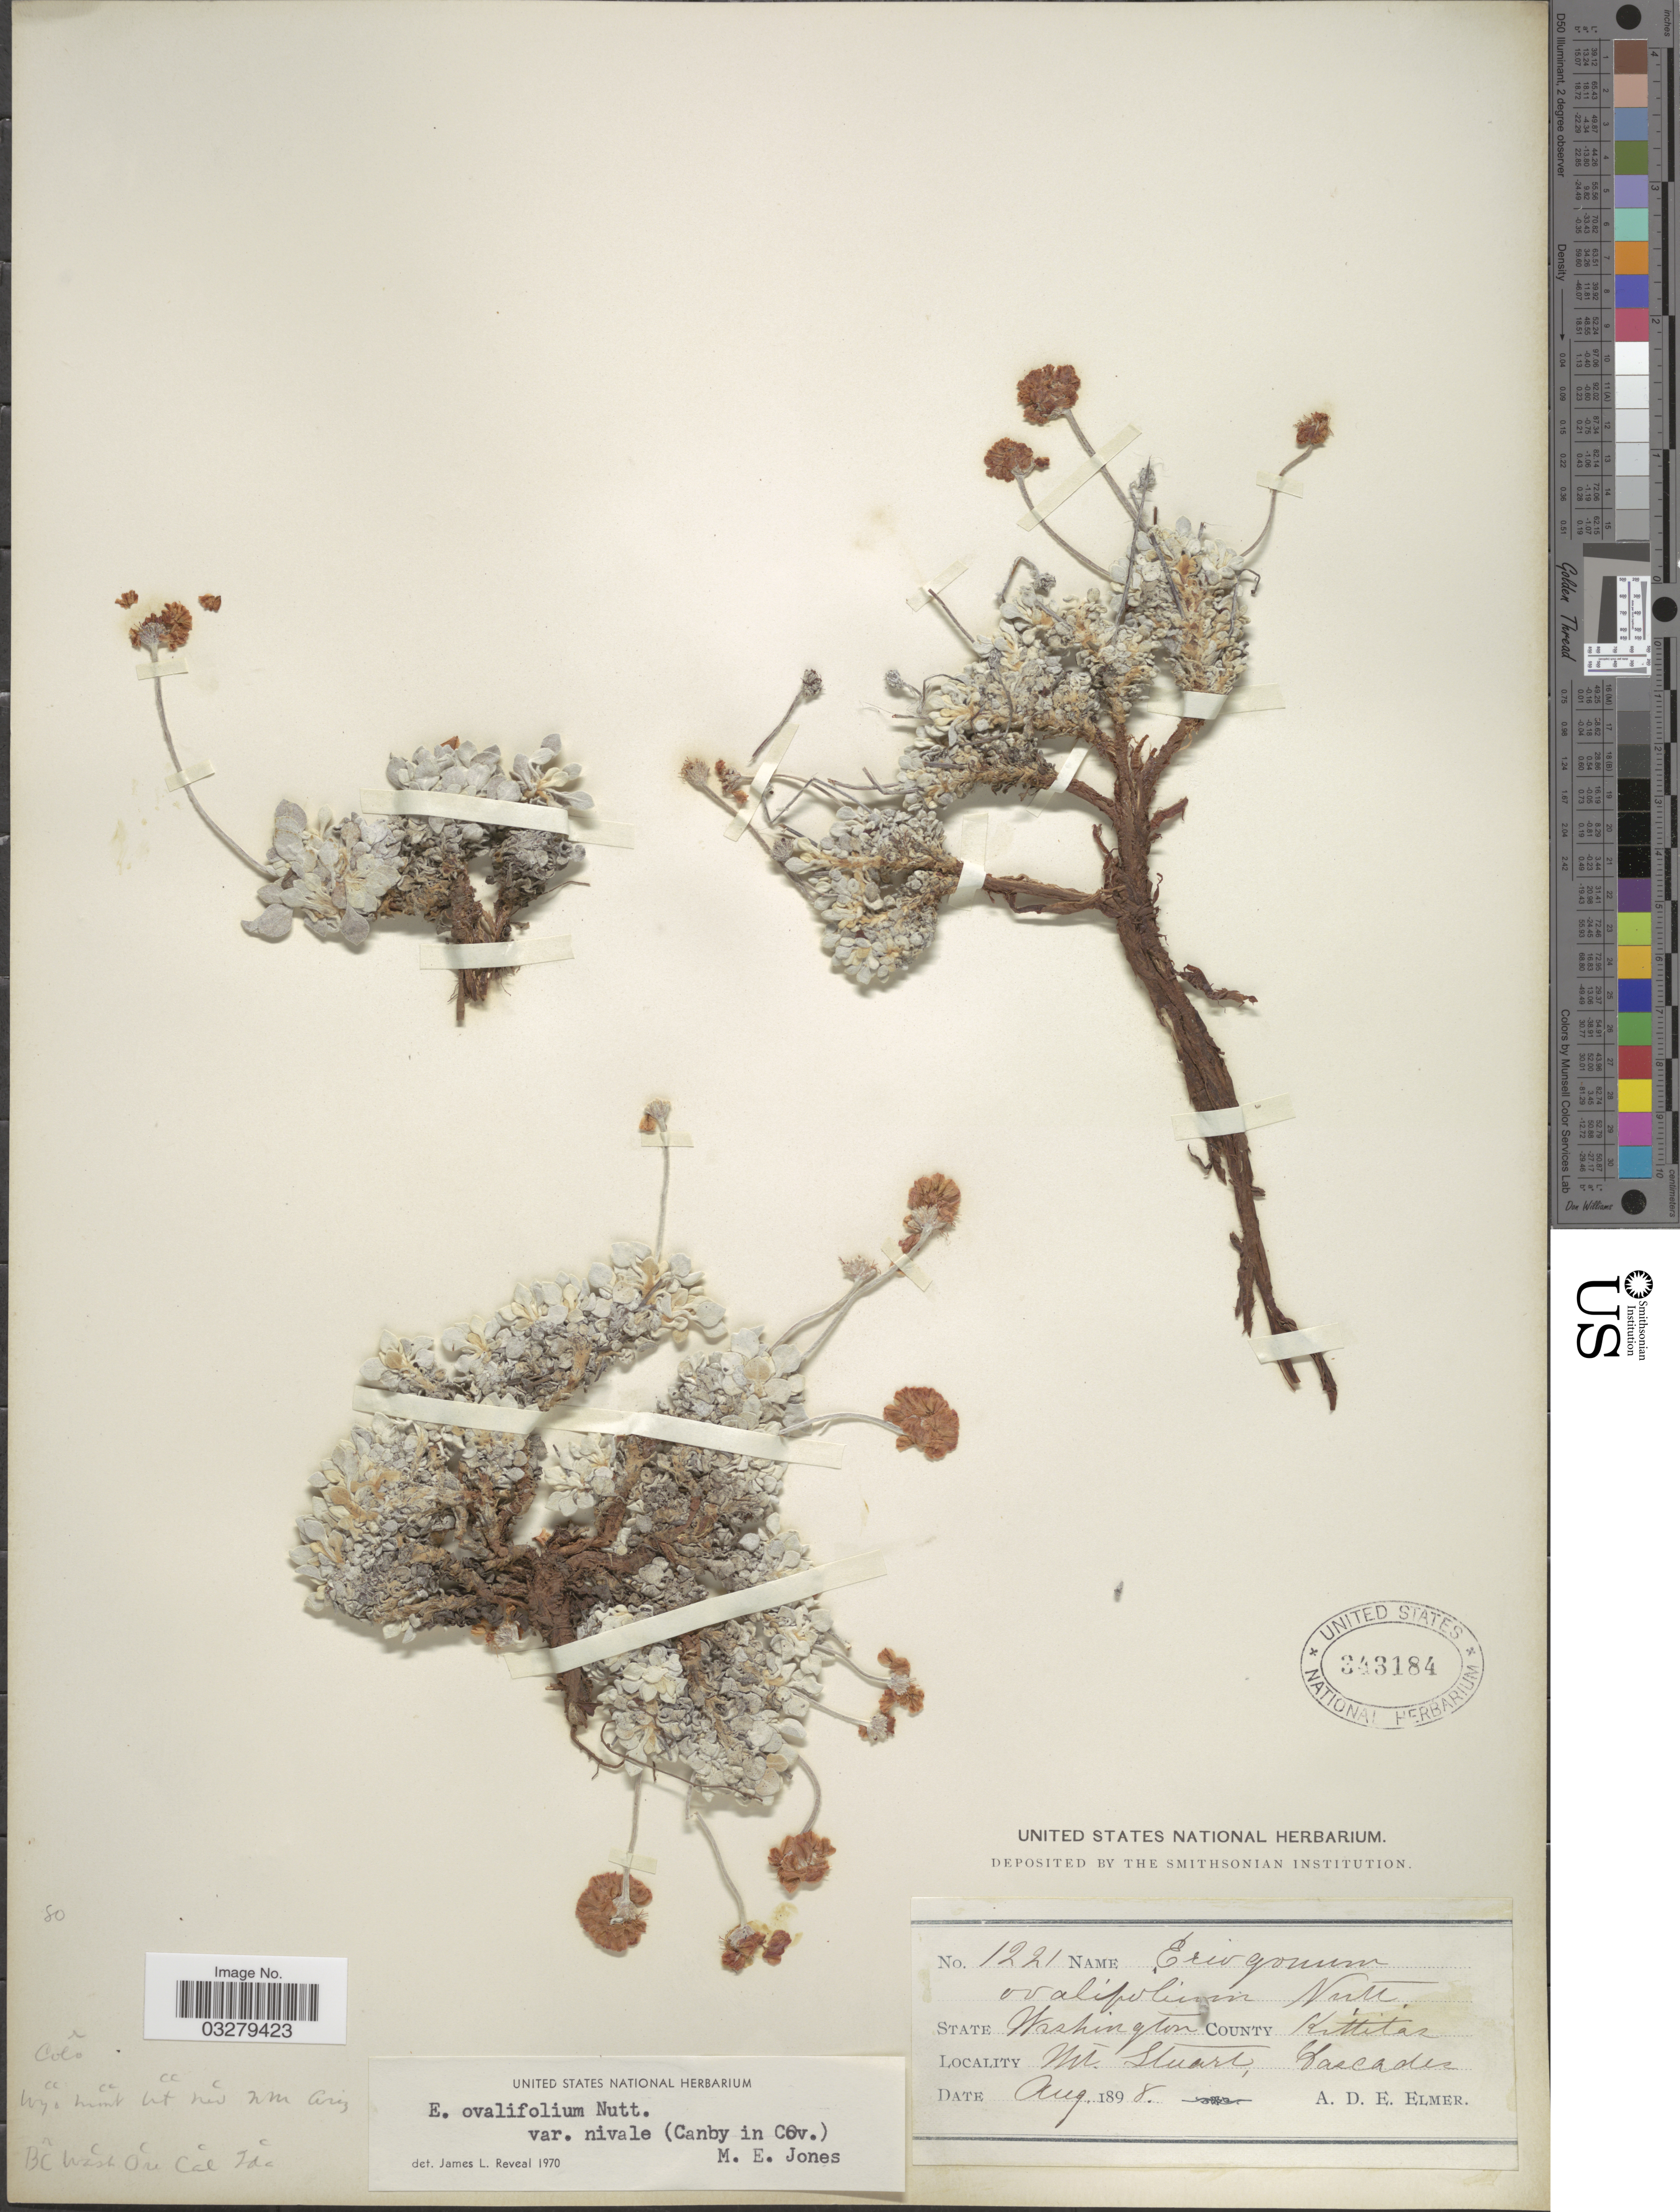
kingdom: Plantae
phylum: Tracheophyta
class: Magnoliopsida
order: Caryophyllales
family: Polygonaceae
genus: Eriogonum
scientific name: Eriogonum ovalifolium var. nivale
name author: (Canby ex Coville) M.E. Jones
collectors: A. D. E. Elmer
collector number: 1221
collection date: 1898-08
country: United States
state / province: Washington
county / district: Kittitas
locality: County Kittitas, Mt. Stuart, Cascades.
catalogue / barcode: US 343184